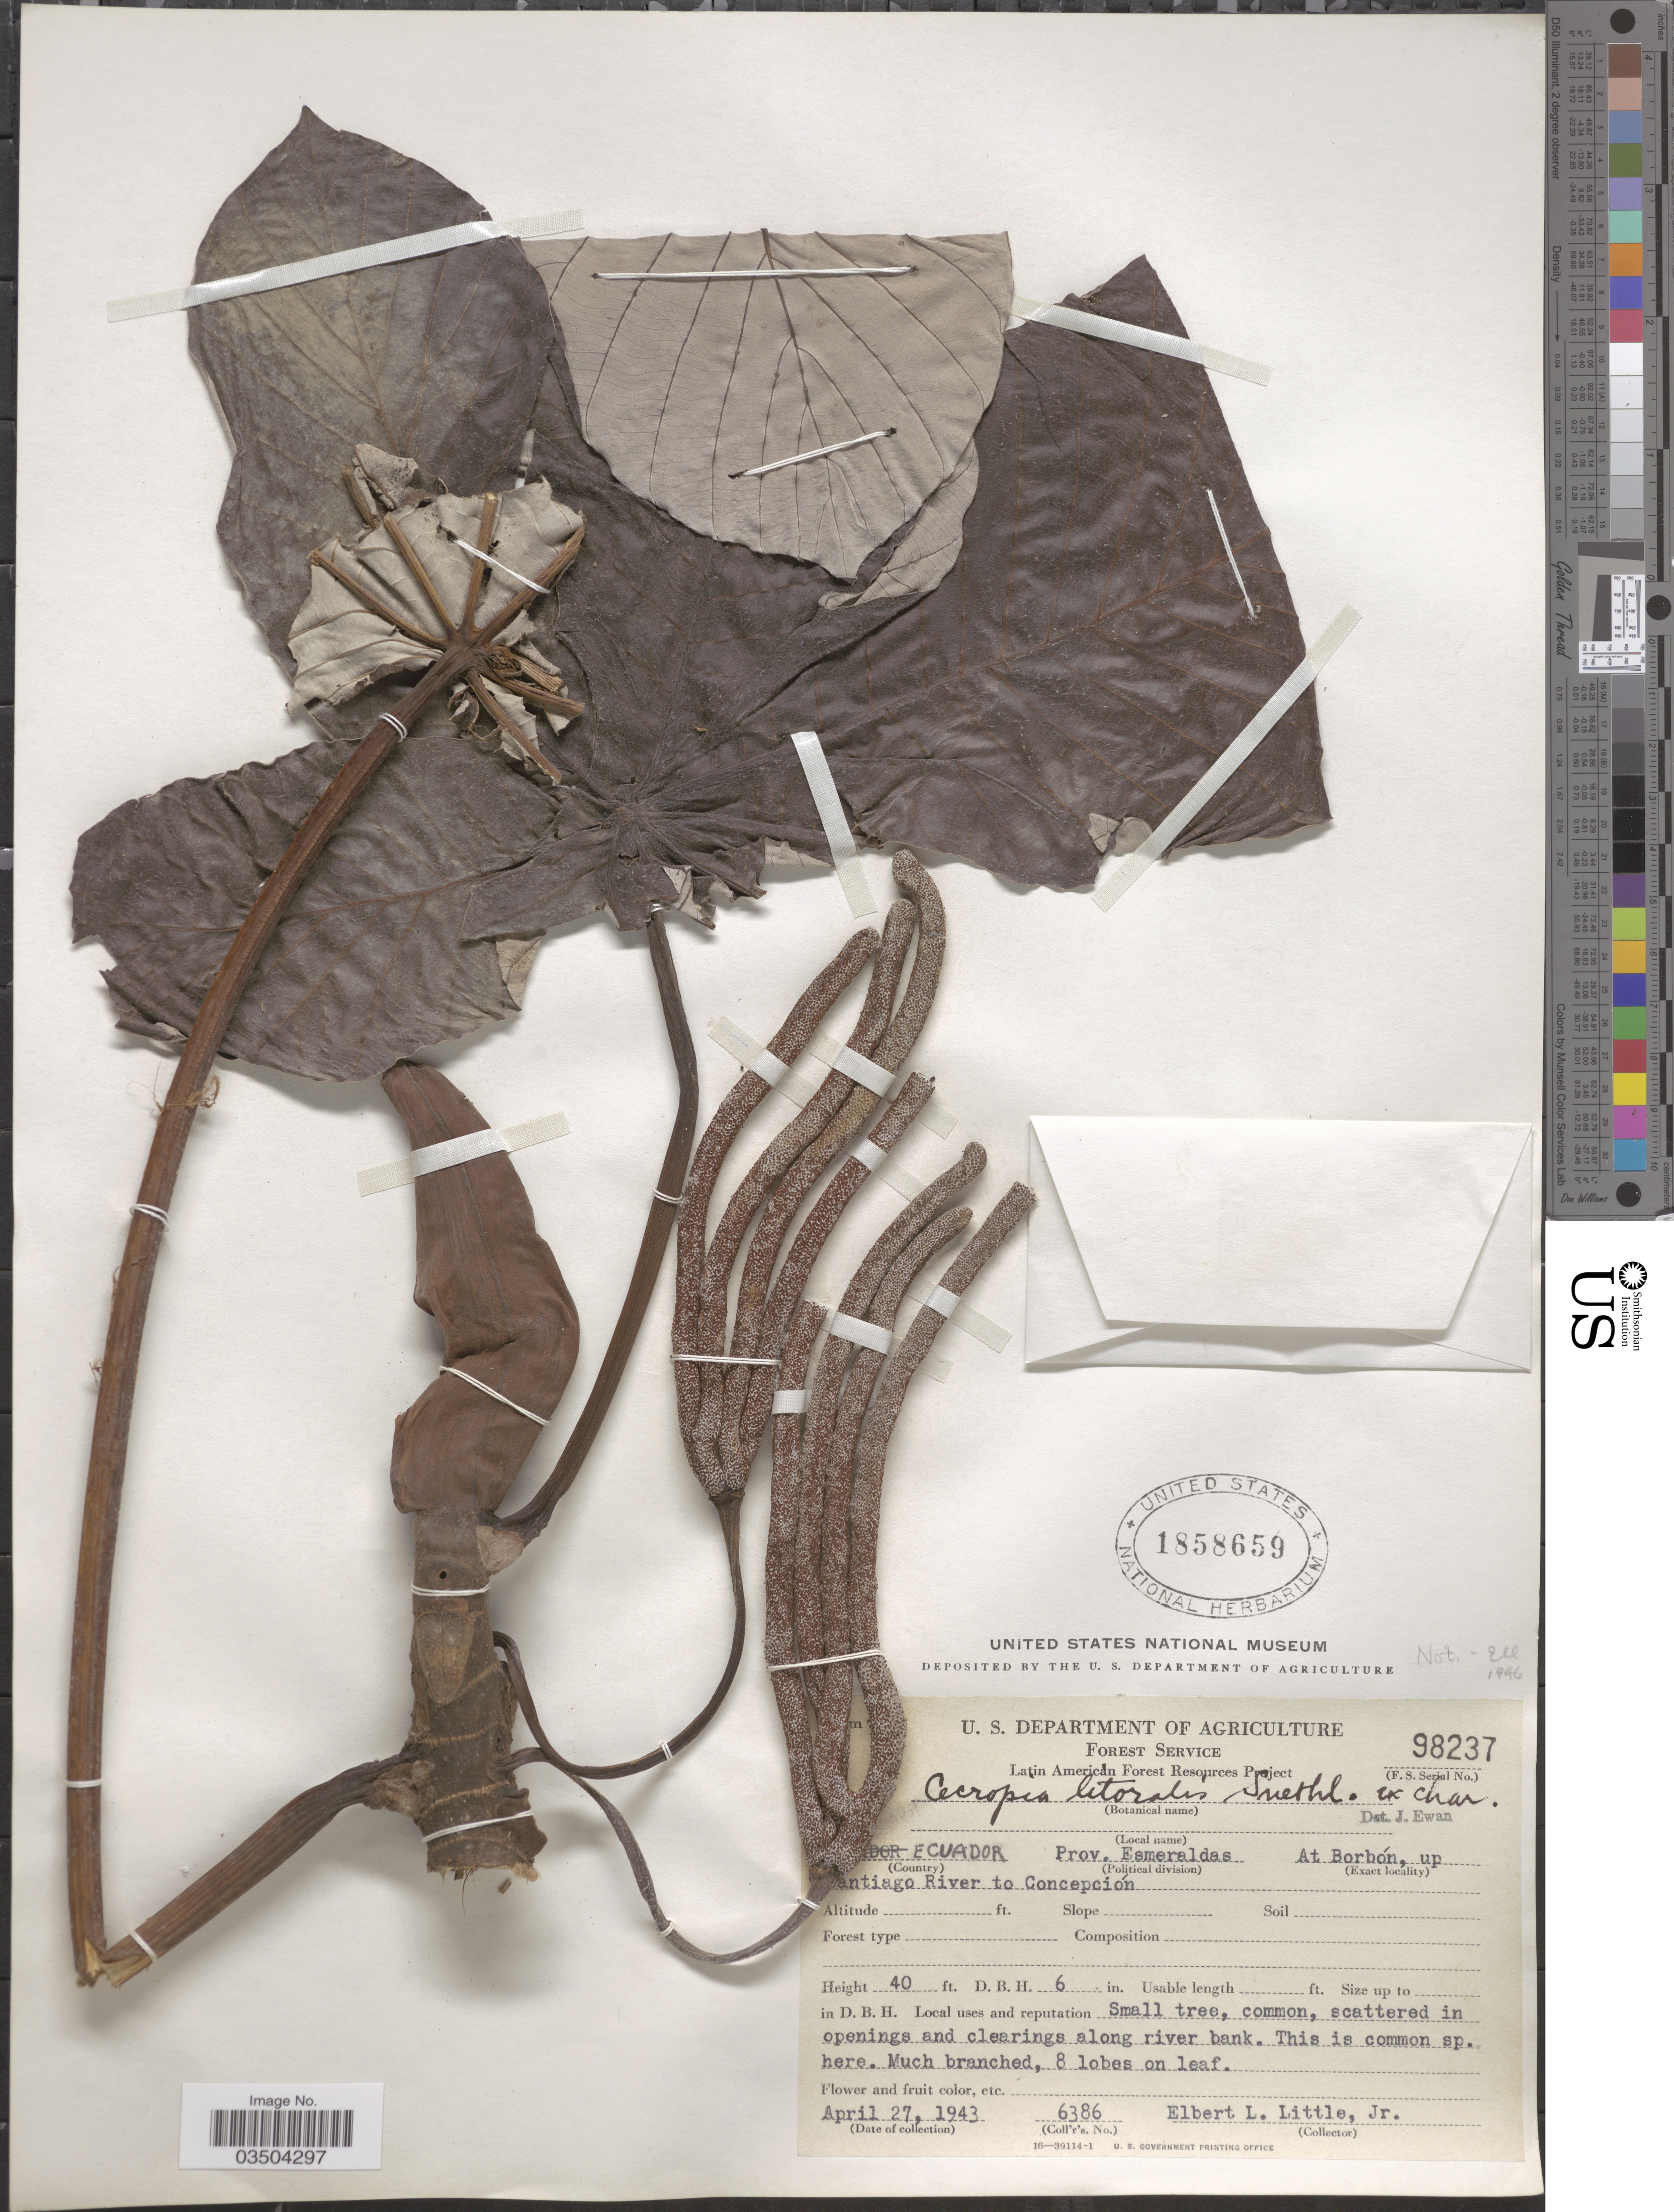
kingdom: Plantae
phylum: Tracheophyta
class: Magnoliopsida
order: Rosales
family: Urticaceae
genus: Cecropia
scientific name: Cecropia litoralis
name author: Snethl.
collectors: E. L. Little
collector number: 6386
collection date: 1943-04-27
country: Ecuador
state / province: Esmeraldas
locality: At Borbón, up !antiago River to Concepción.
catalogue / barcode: US 1858659